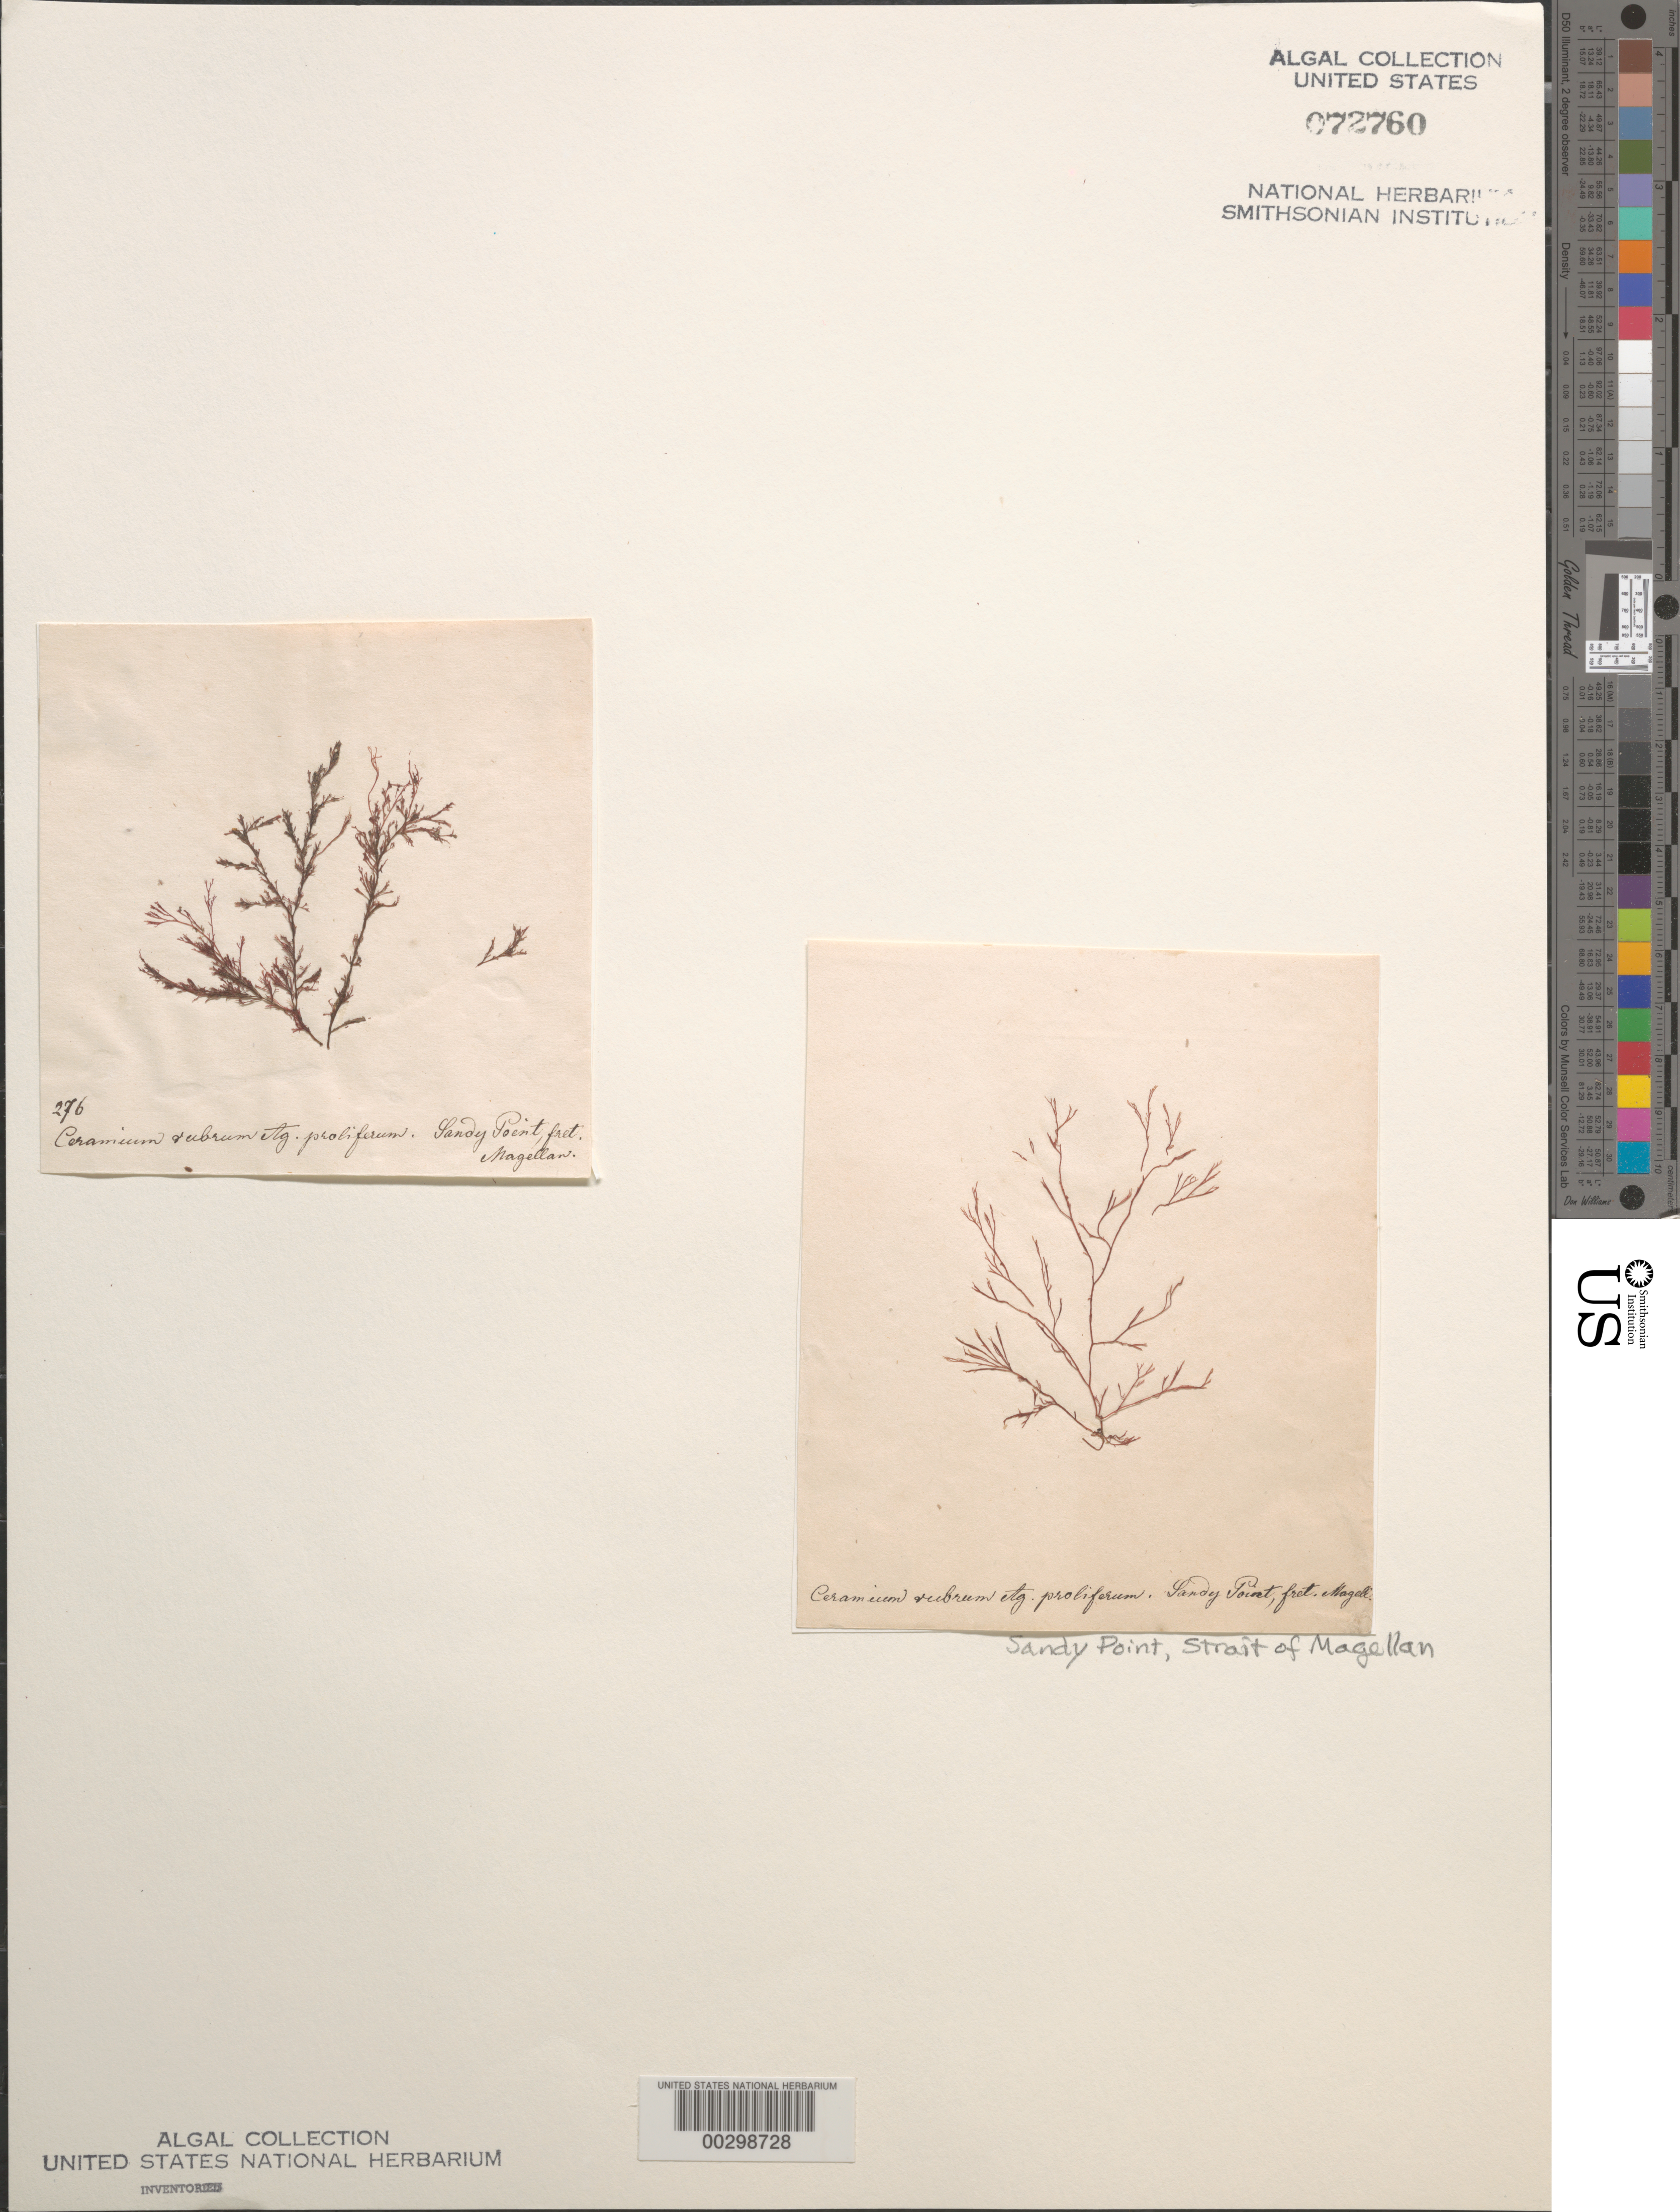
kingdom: Plantae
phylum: Rhodophyta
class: Florideophyceae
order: Ceramiales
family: Ceramiaceae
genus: Ceramium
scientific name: Ceramium rubrum var. proliferum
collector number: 276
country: Chile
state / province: Magallanes y de la Antártica Chilena (XII)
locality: Sandy Point, Strait of Magellan (fret. Magellan)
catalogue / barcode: US 72760